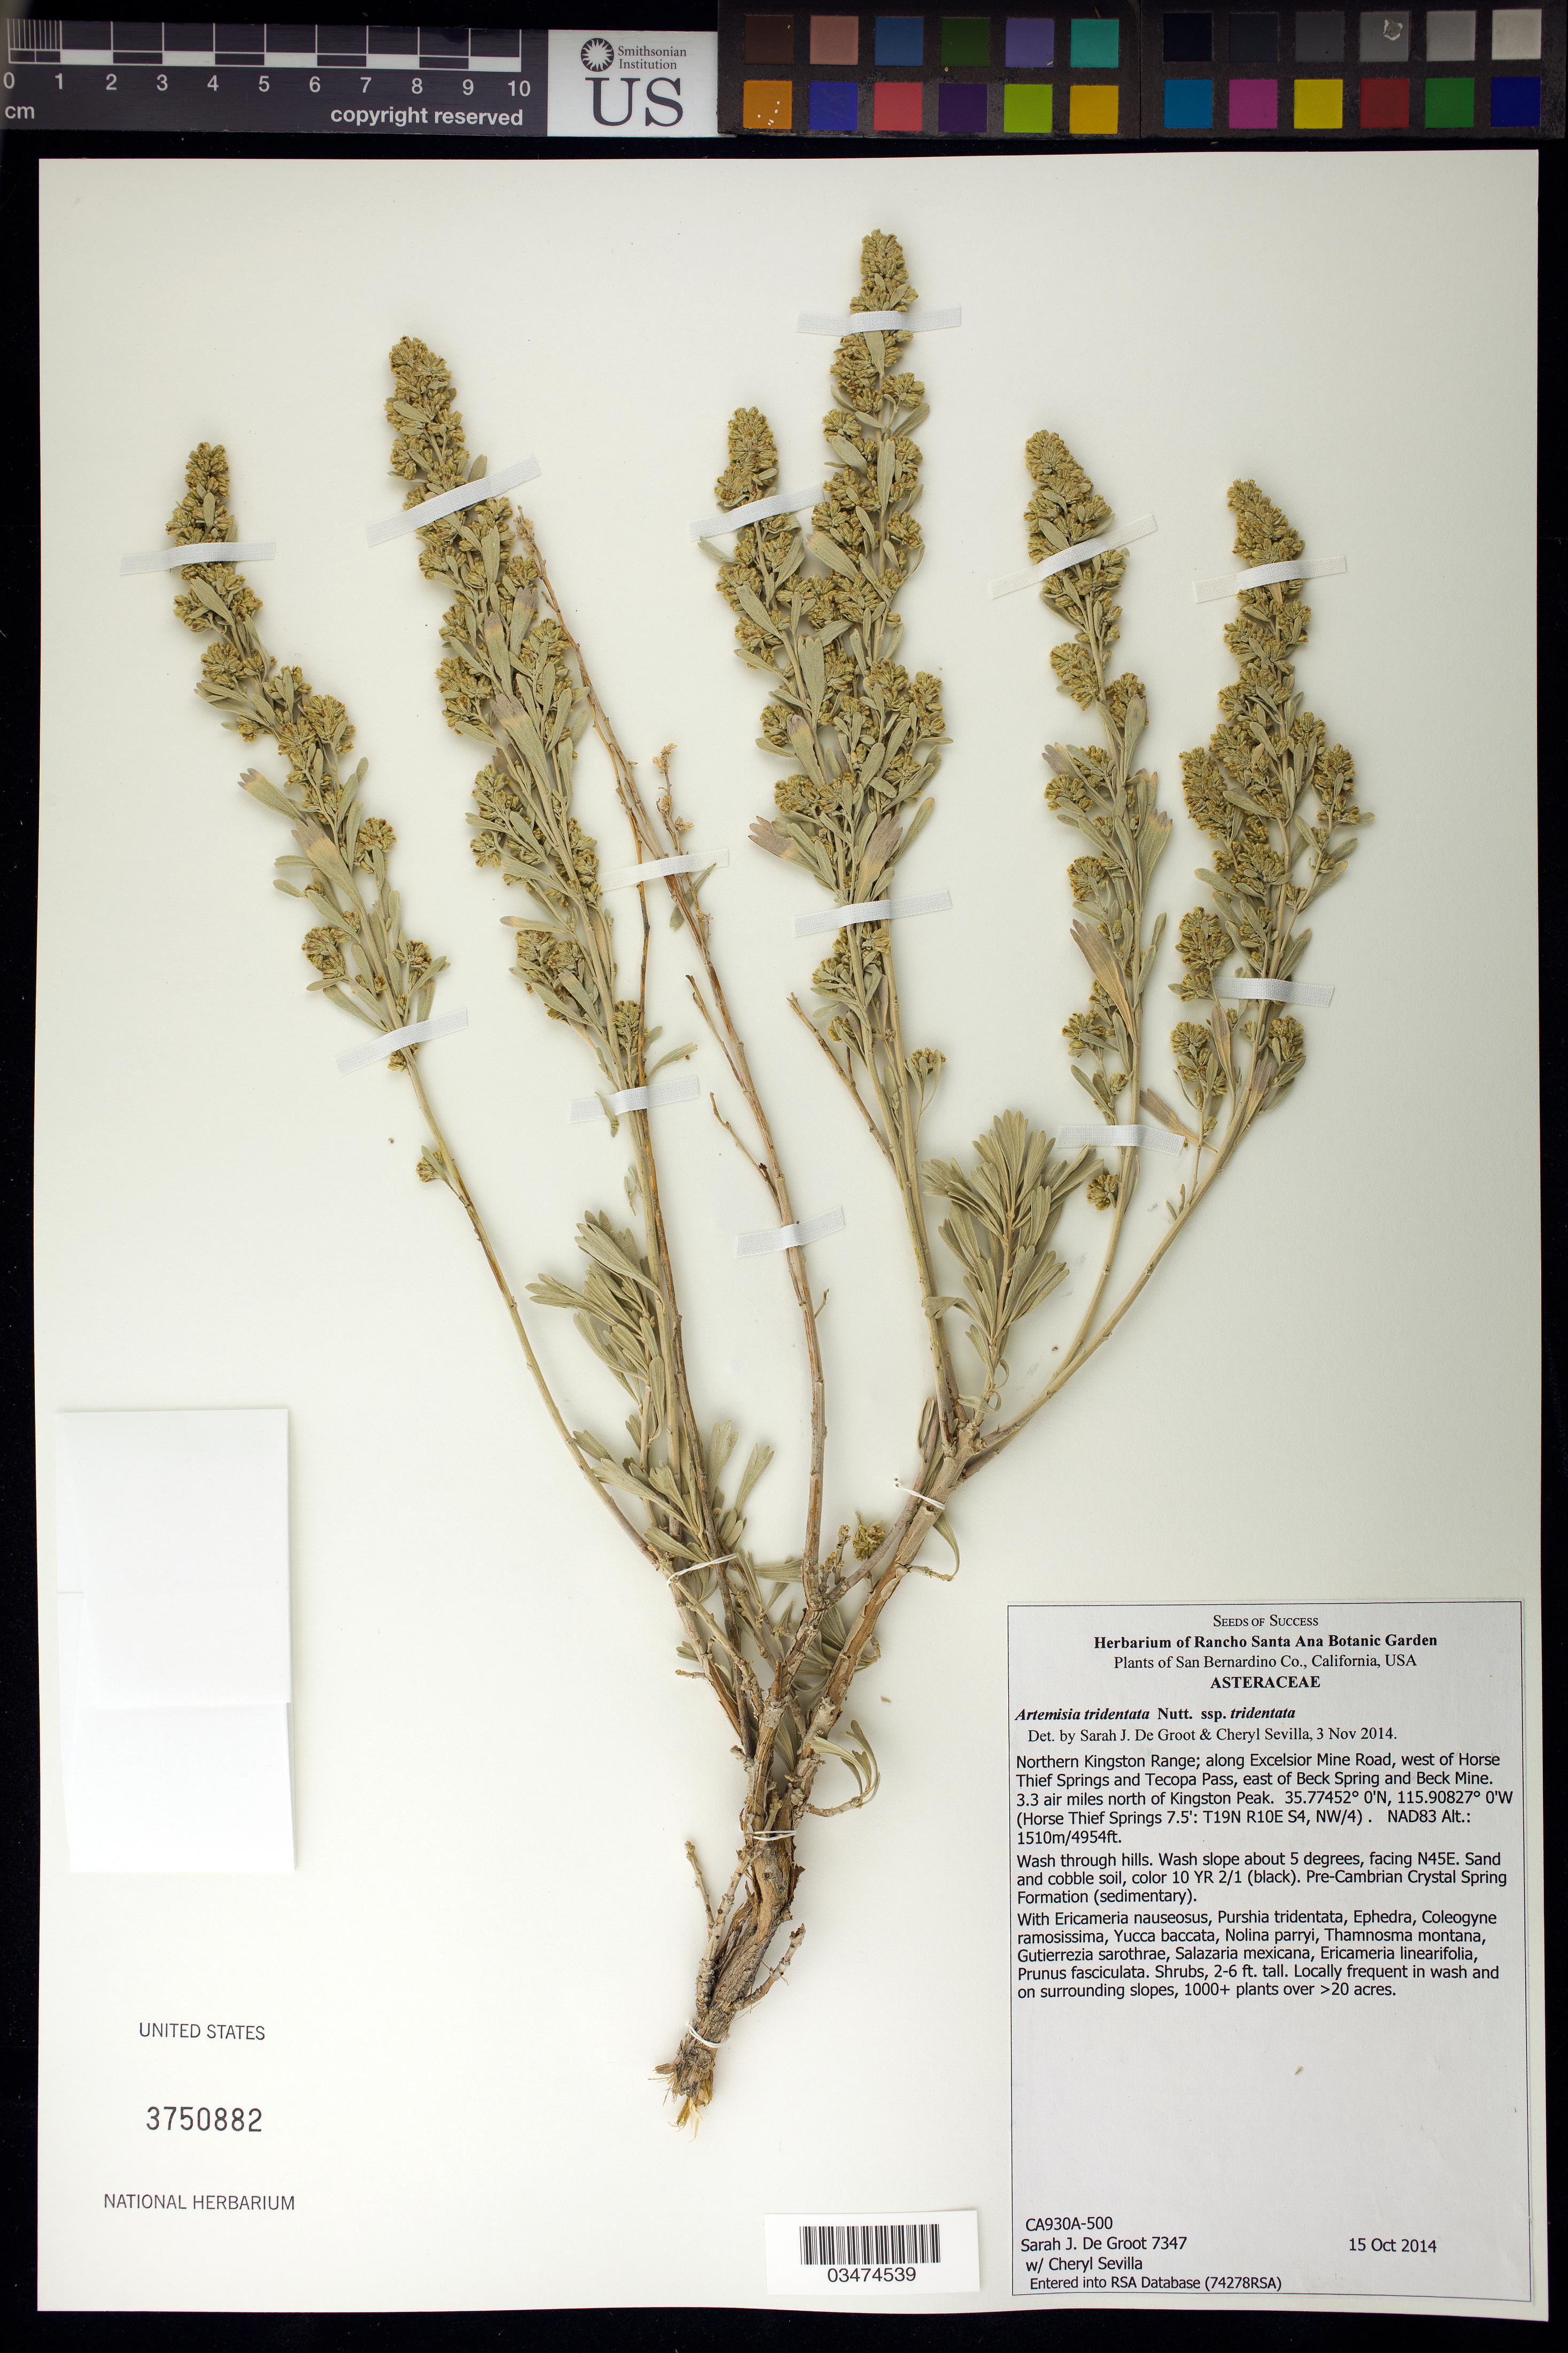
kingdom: Plantae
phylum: Tracheophyta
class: Magnoliopsida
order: Asterales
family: Asteraceae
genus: Artemisia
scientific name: Artemisia tridentata subsp. tridentata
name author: Nutt.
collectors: S. De Groot & C. Sevilla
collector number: CA930A-500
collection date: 2014-10-15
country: United States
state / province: California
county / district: San Bernardino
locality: Northern Kingston Range, along Excelsior Mine Rd, W of Horse Thief Springs and Tecopa Pass, E of Beck Spring and Beck Mine, 3.3 air mi. N of Kingston Peak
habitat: Silt and cobble soil.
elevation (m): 1510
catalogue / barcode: US 3750882